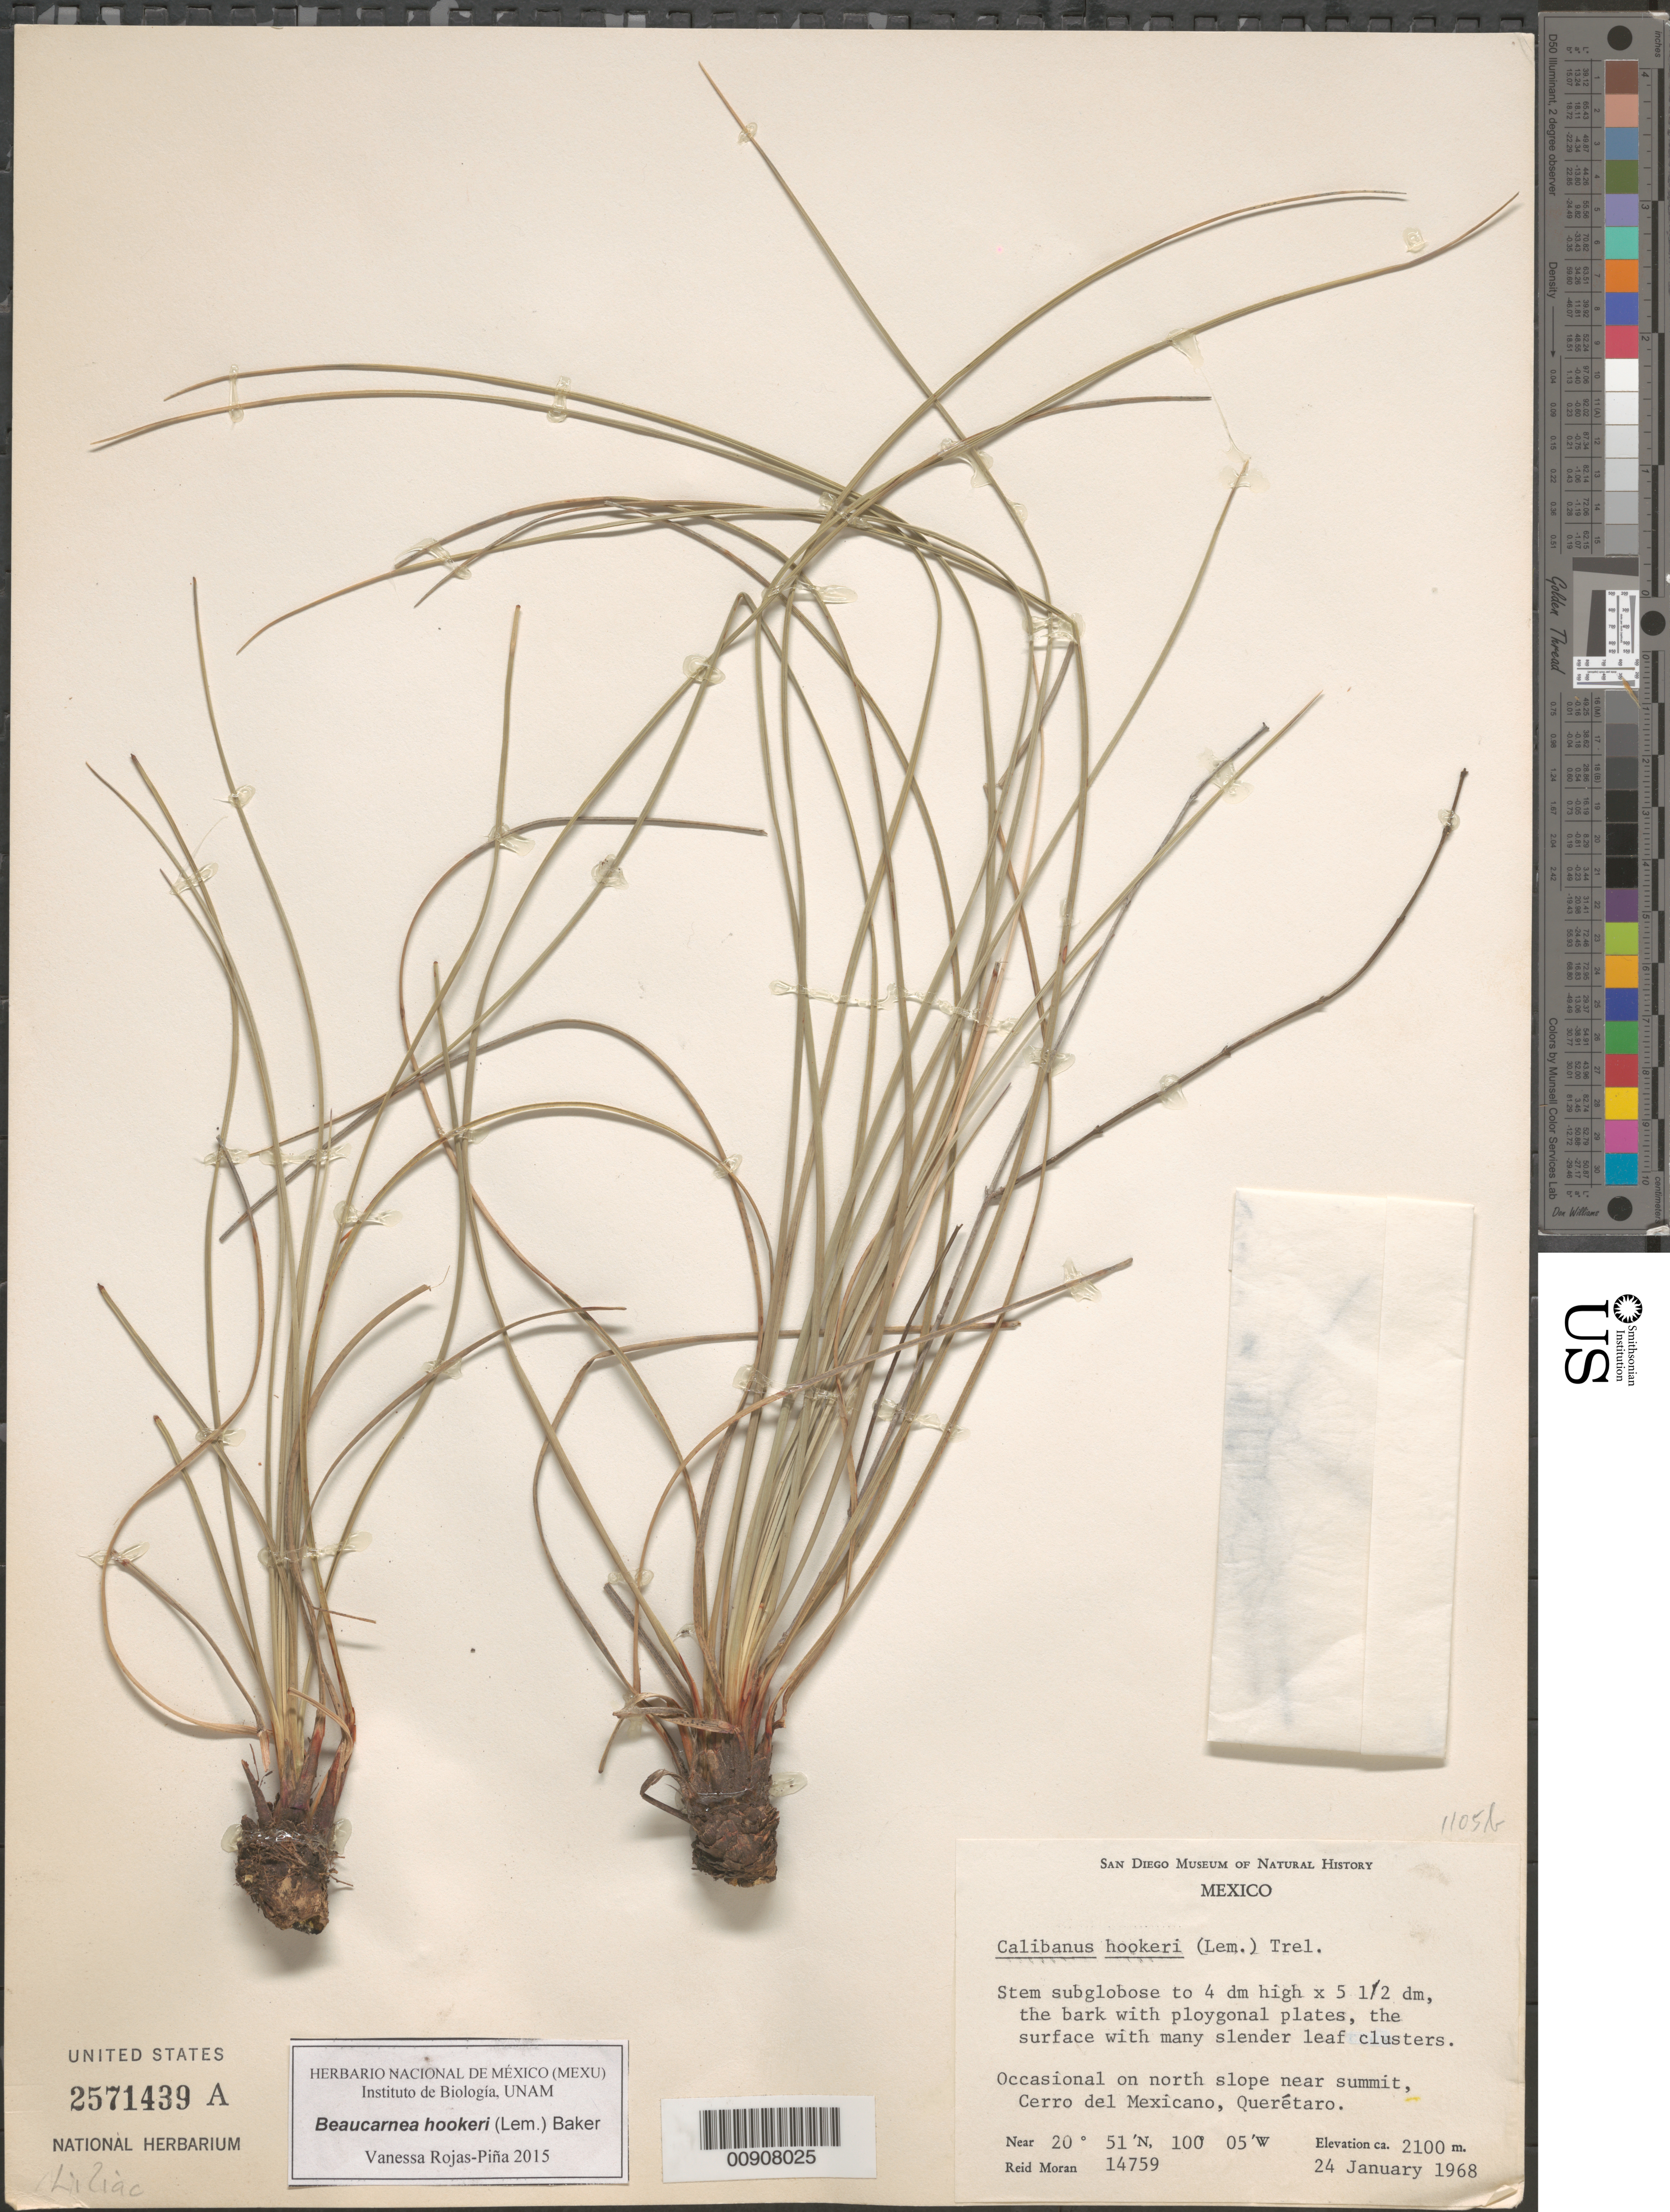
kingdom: Plantae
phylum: Tracheophyta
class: Liliopsida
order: Asparagales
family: Asparagaceae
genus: Beaucarnea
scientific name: Beaucarnea hookeri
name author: (Lem.) Baker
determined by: Rojas-Pina, Vanessa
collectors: R. V. Moran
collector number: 14759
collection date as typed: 24 Jan 1968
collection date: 1968-01-24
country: Mexico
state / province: Querétaro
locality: Cerro del Mexicano, Querétaro.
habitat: Occasional on north slope near summit.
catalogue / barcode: US 2571439A